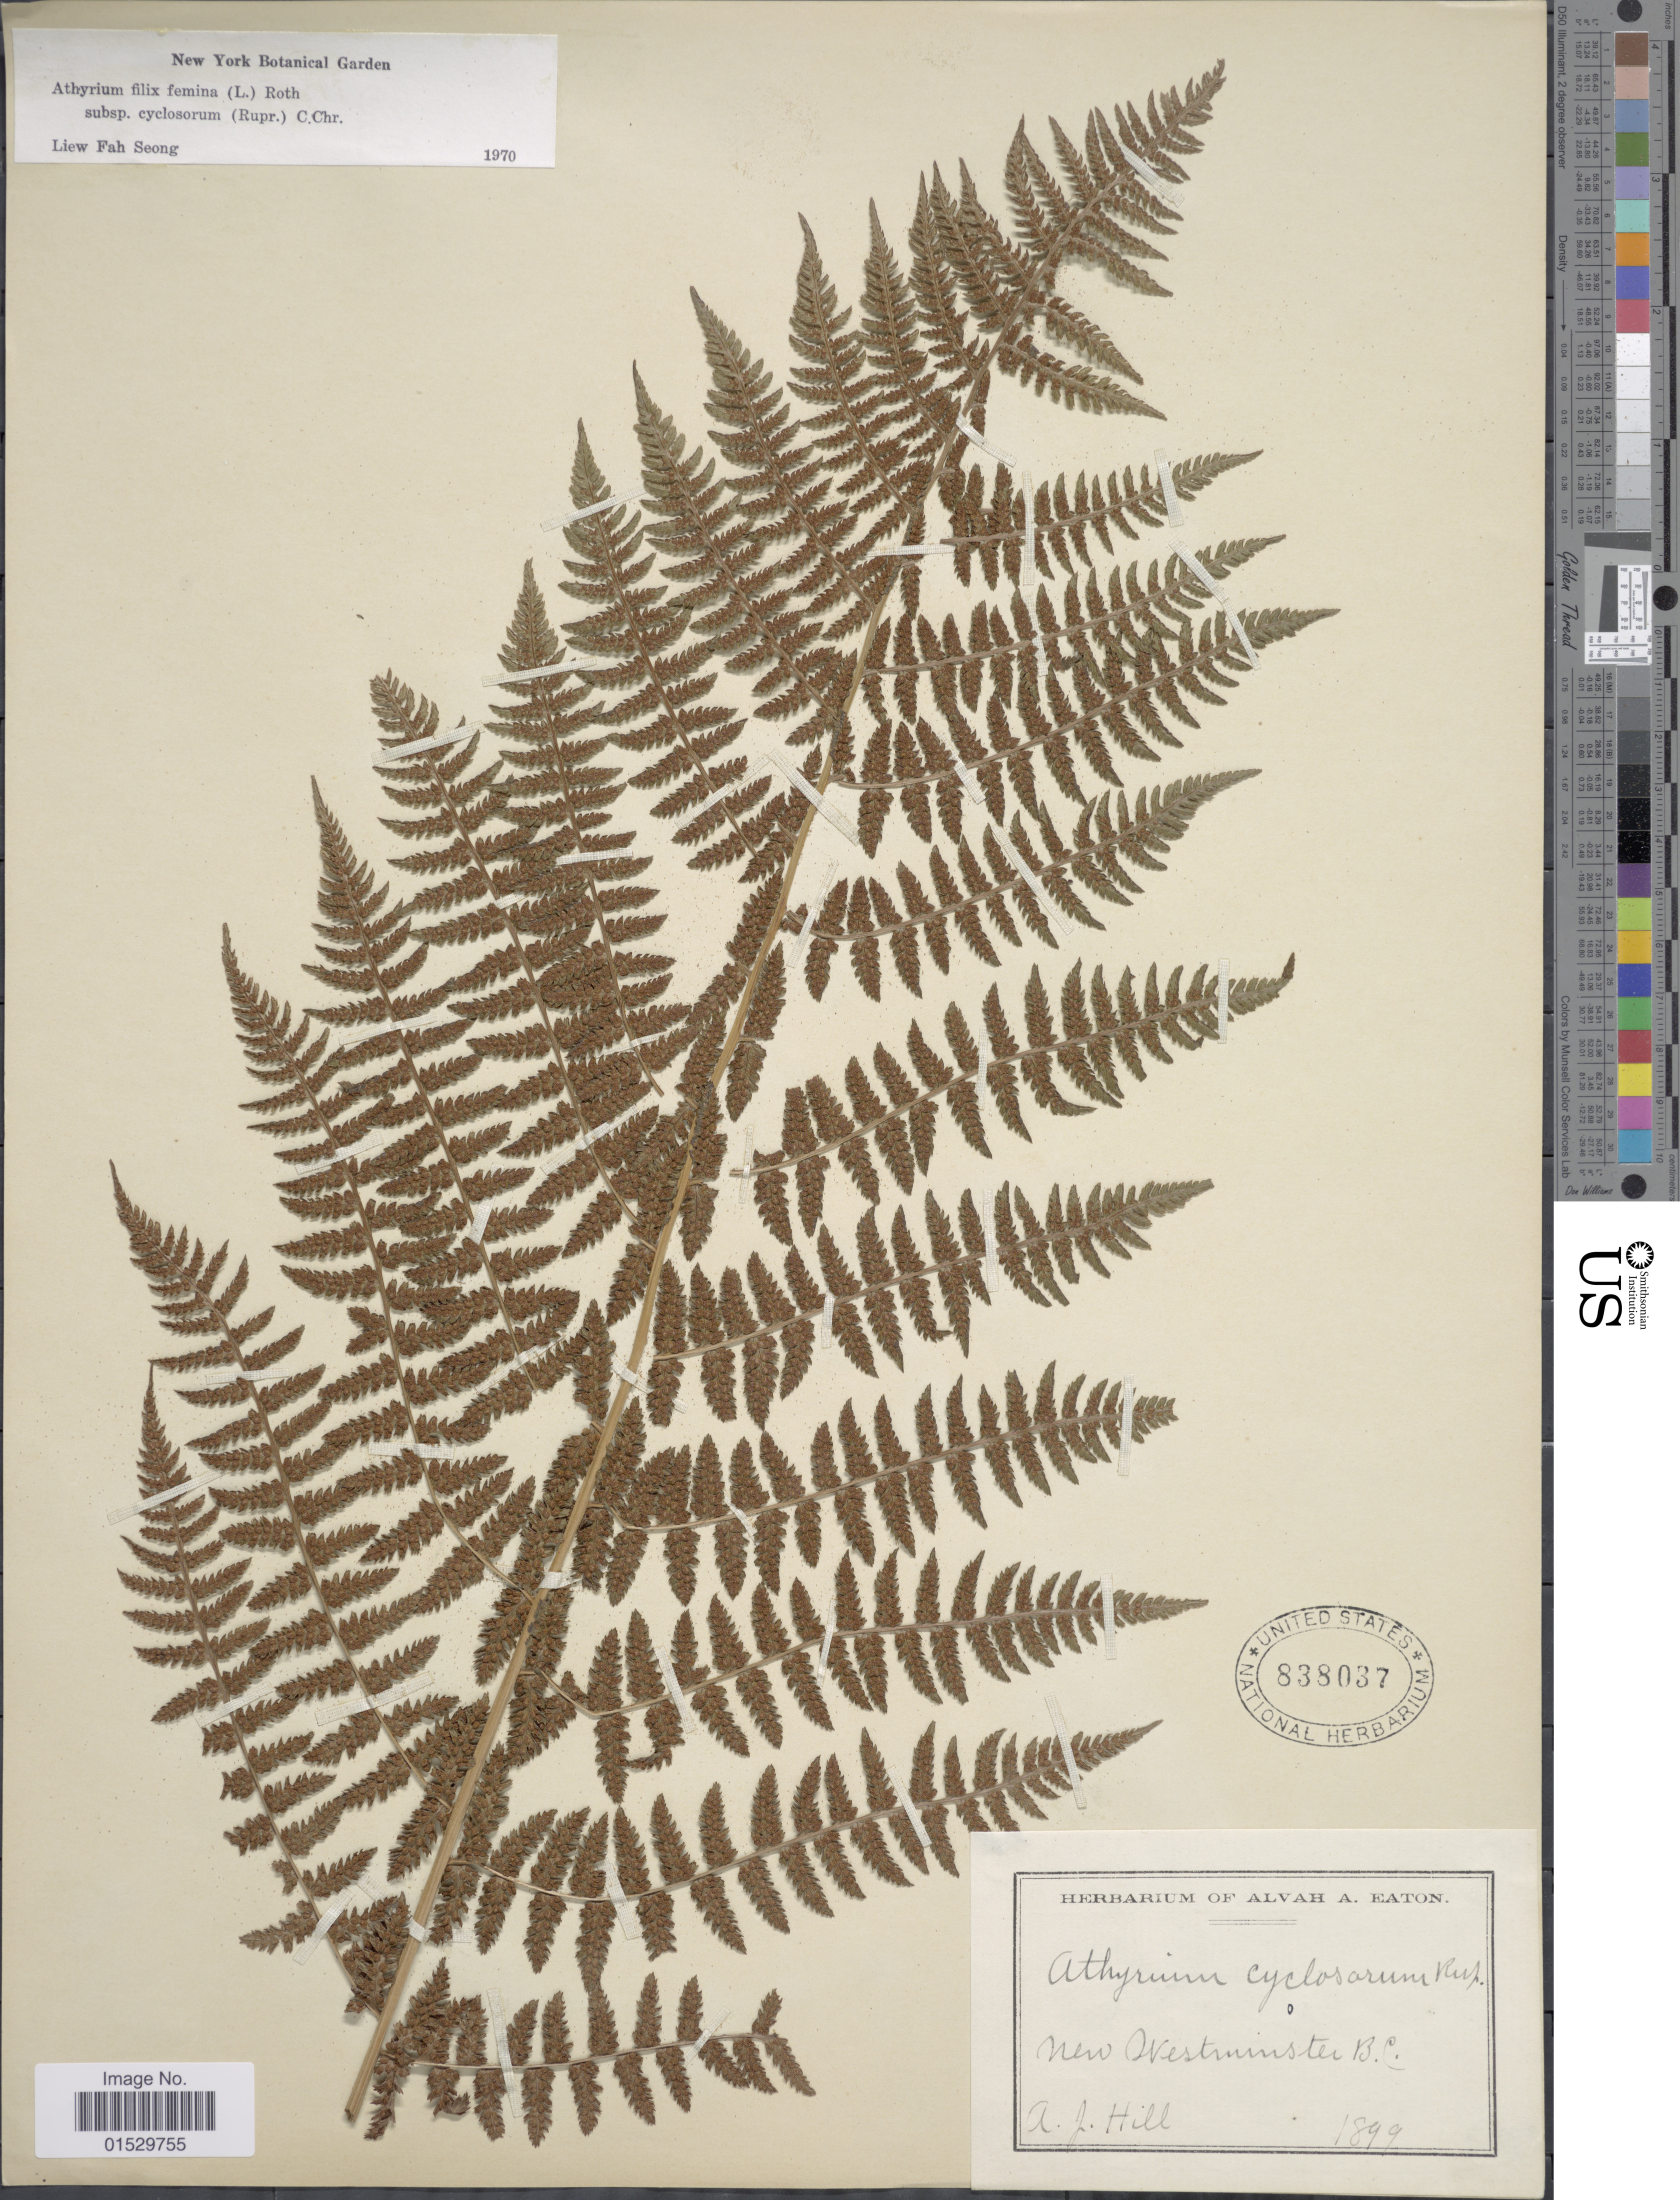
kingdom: Plantae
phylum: Tracheophyta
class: Polypodiopsida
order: Polypodiales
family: Athyriaceae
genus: Athyrium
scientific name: Athyrium filix-femina subsp. cyclosorum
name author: (Rupr.) C. Chr.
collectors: A. Hill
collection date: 1899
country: Canada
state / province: British Columbia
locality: New Westminster, B. C.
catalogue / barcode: US 838037